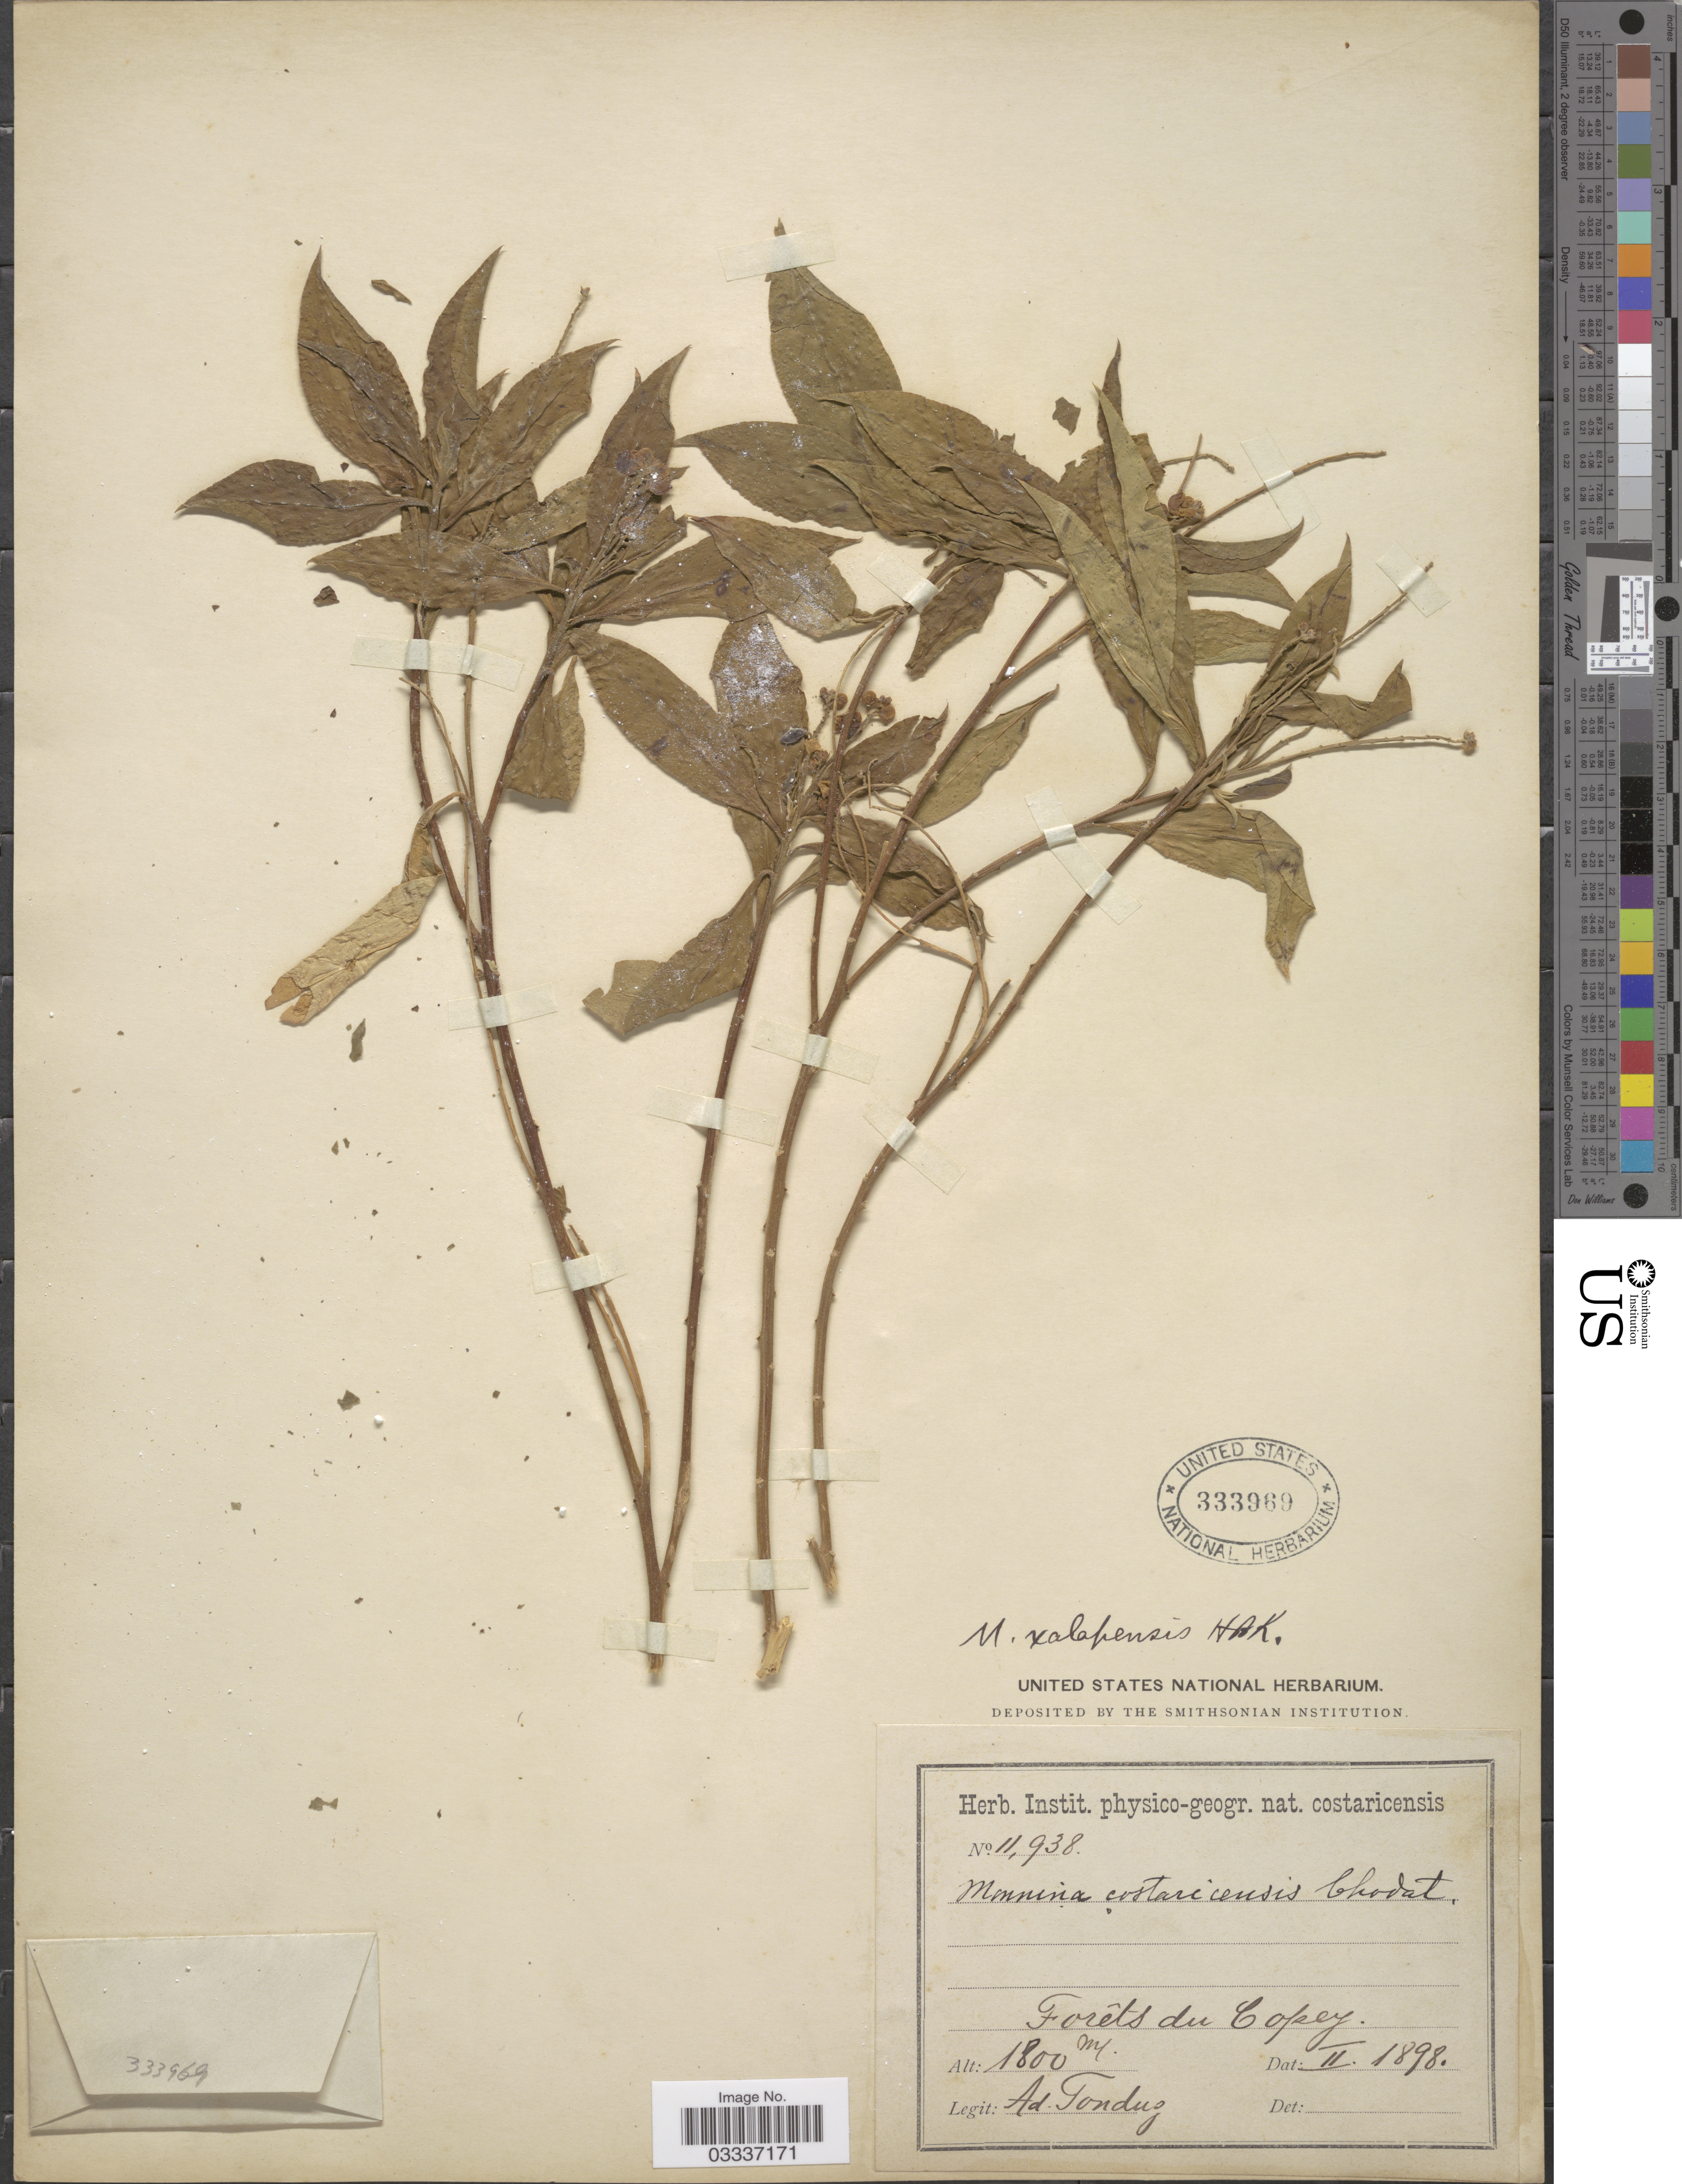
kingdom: Plantae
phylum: Tracheophyta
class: Magnoliopsida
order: Fabales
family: Polygalaceae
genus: Monnina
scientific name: Monnina xalapensis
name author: Kunth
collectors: A. Tonduz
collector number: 11938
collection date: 1898-02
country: Costa Rica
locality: Forêts du Copey.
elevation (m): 1800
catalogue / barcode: US 333969